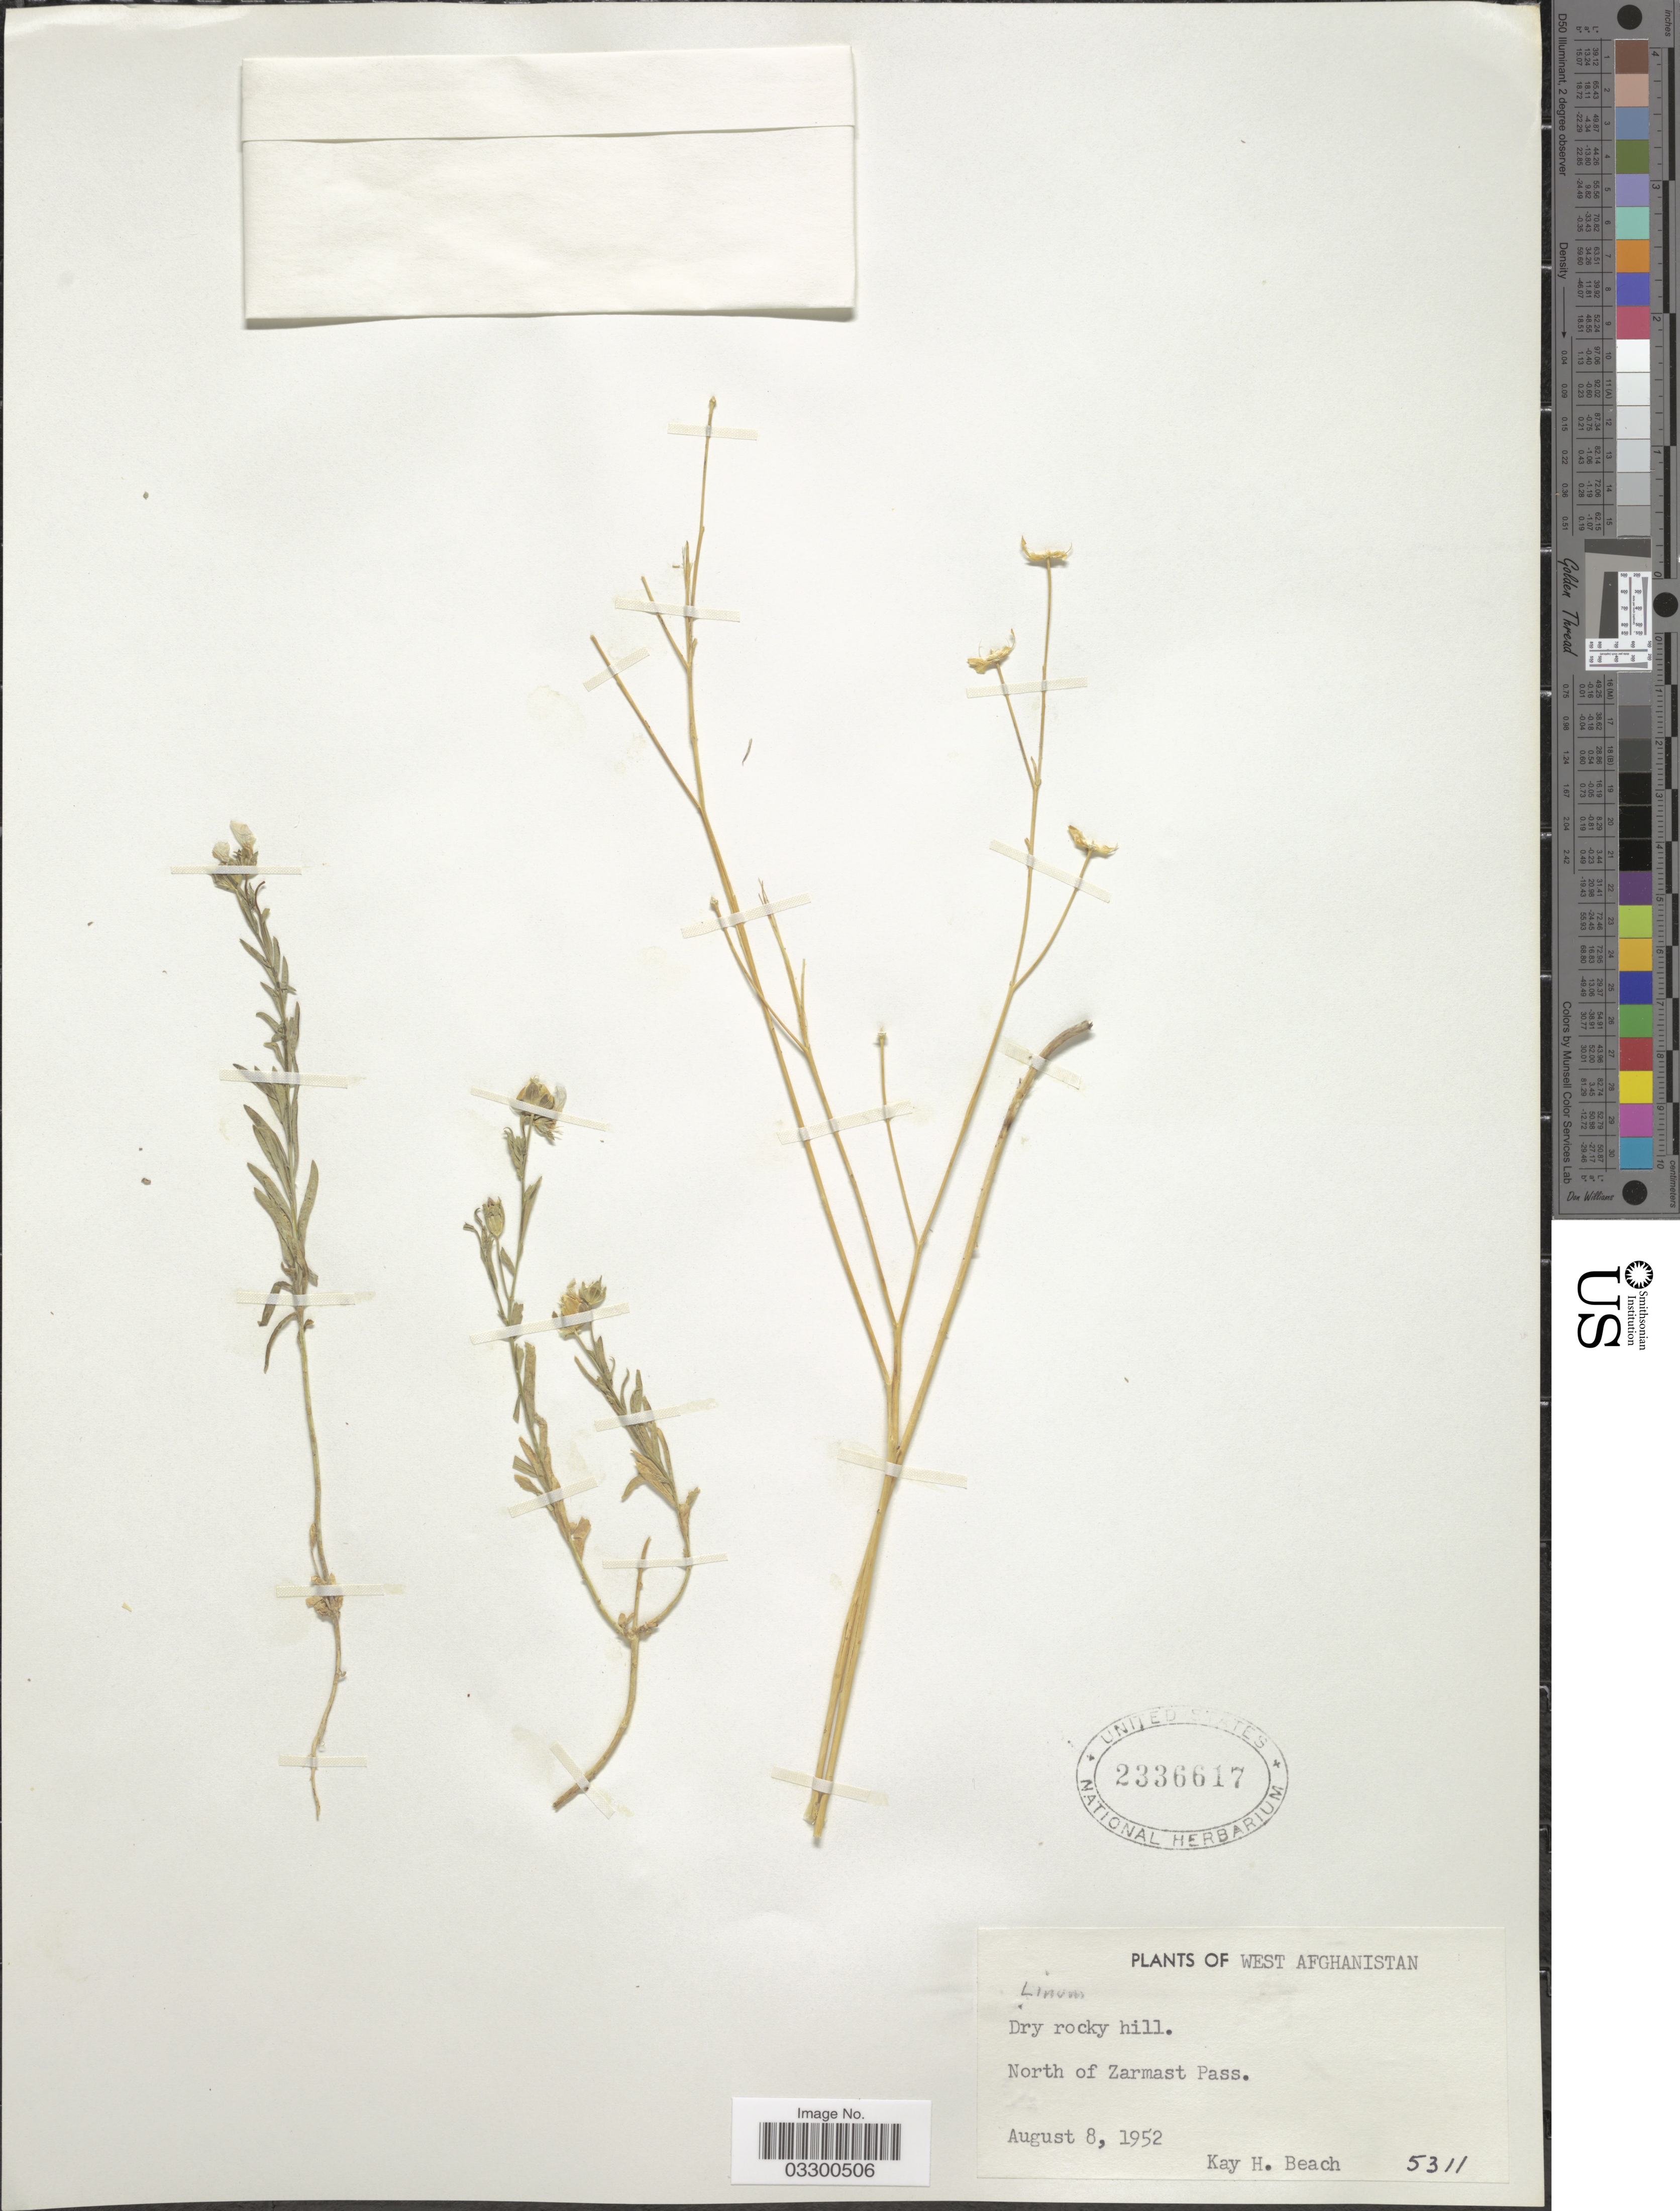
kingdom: Plantae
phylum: Tracheophyta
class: Magnoliopsida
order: Malpighiales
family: Linaceae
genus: Linum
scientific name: Linum sp.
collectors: K. H. Beach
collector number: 5311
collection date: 1952-08-08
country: Afghanistan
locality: West Afghanistan. North of Zarmast Pass.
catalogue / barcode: US 2336617